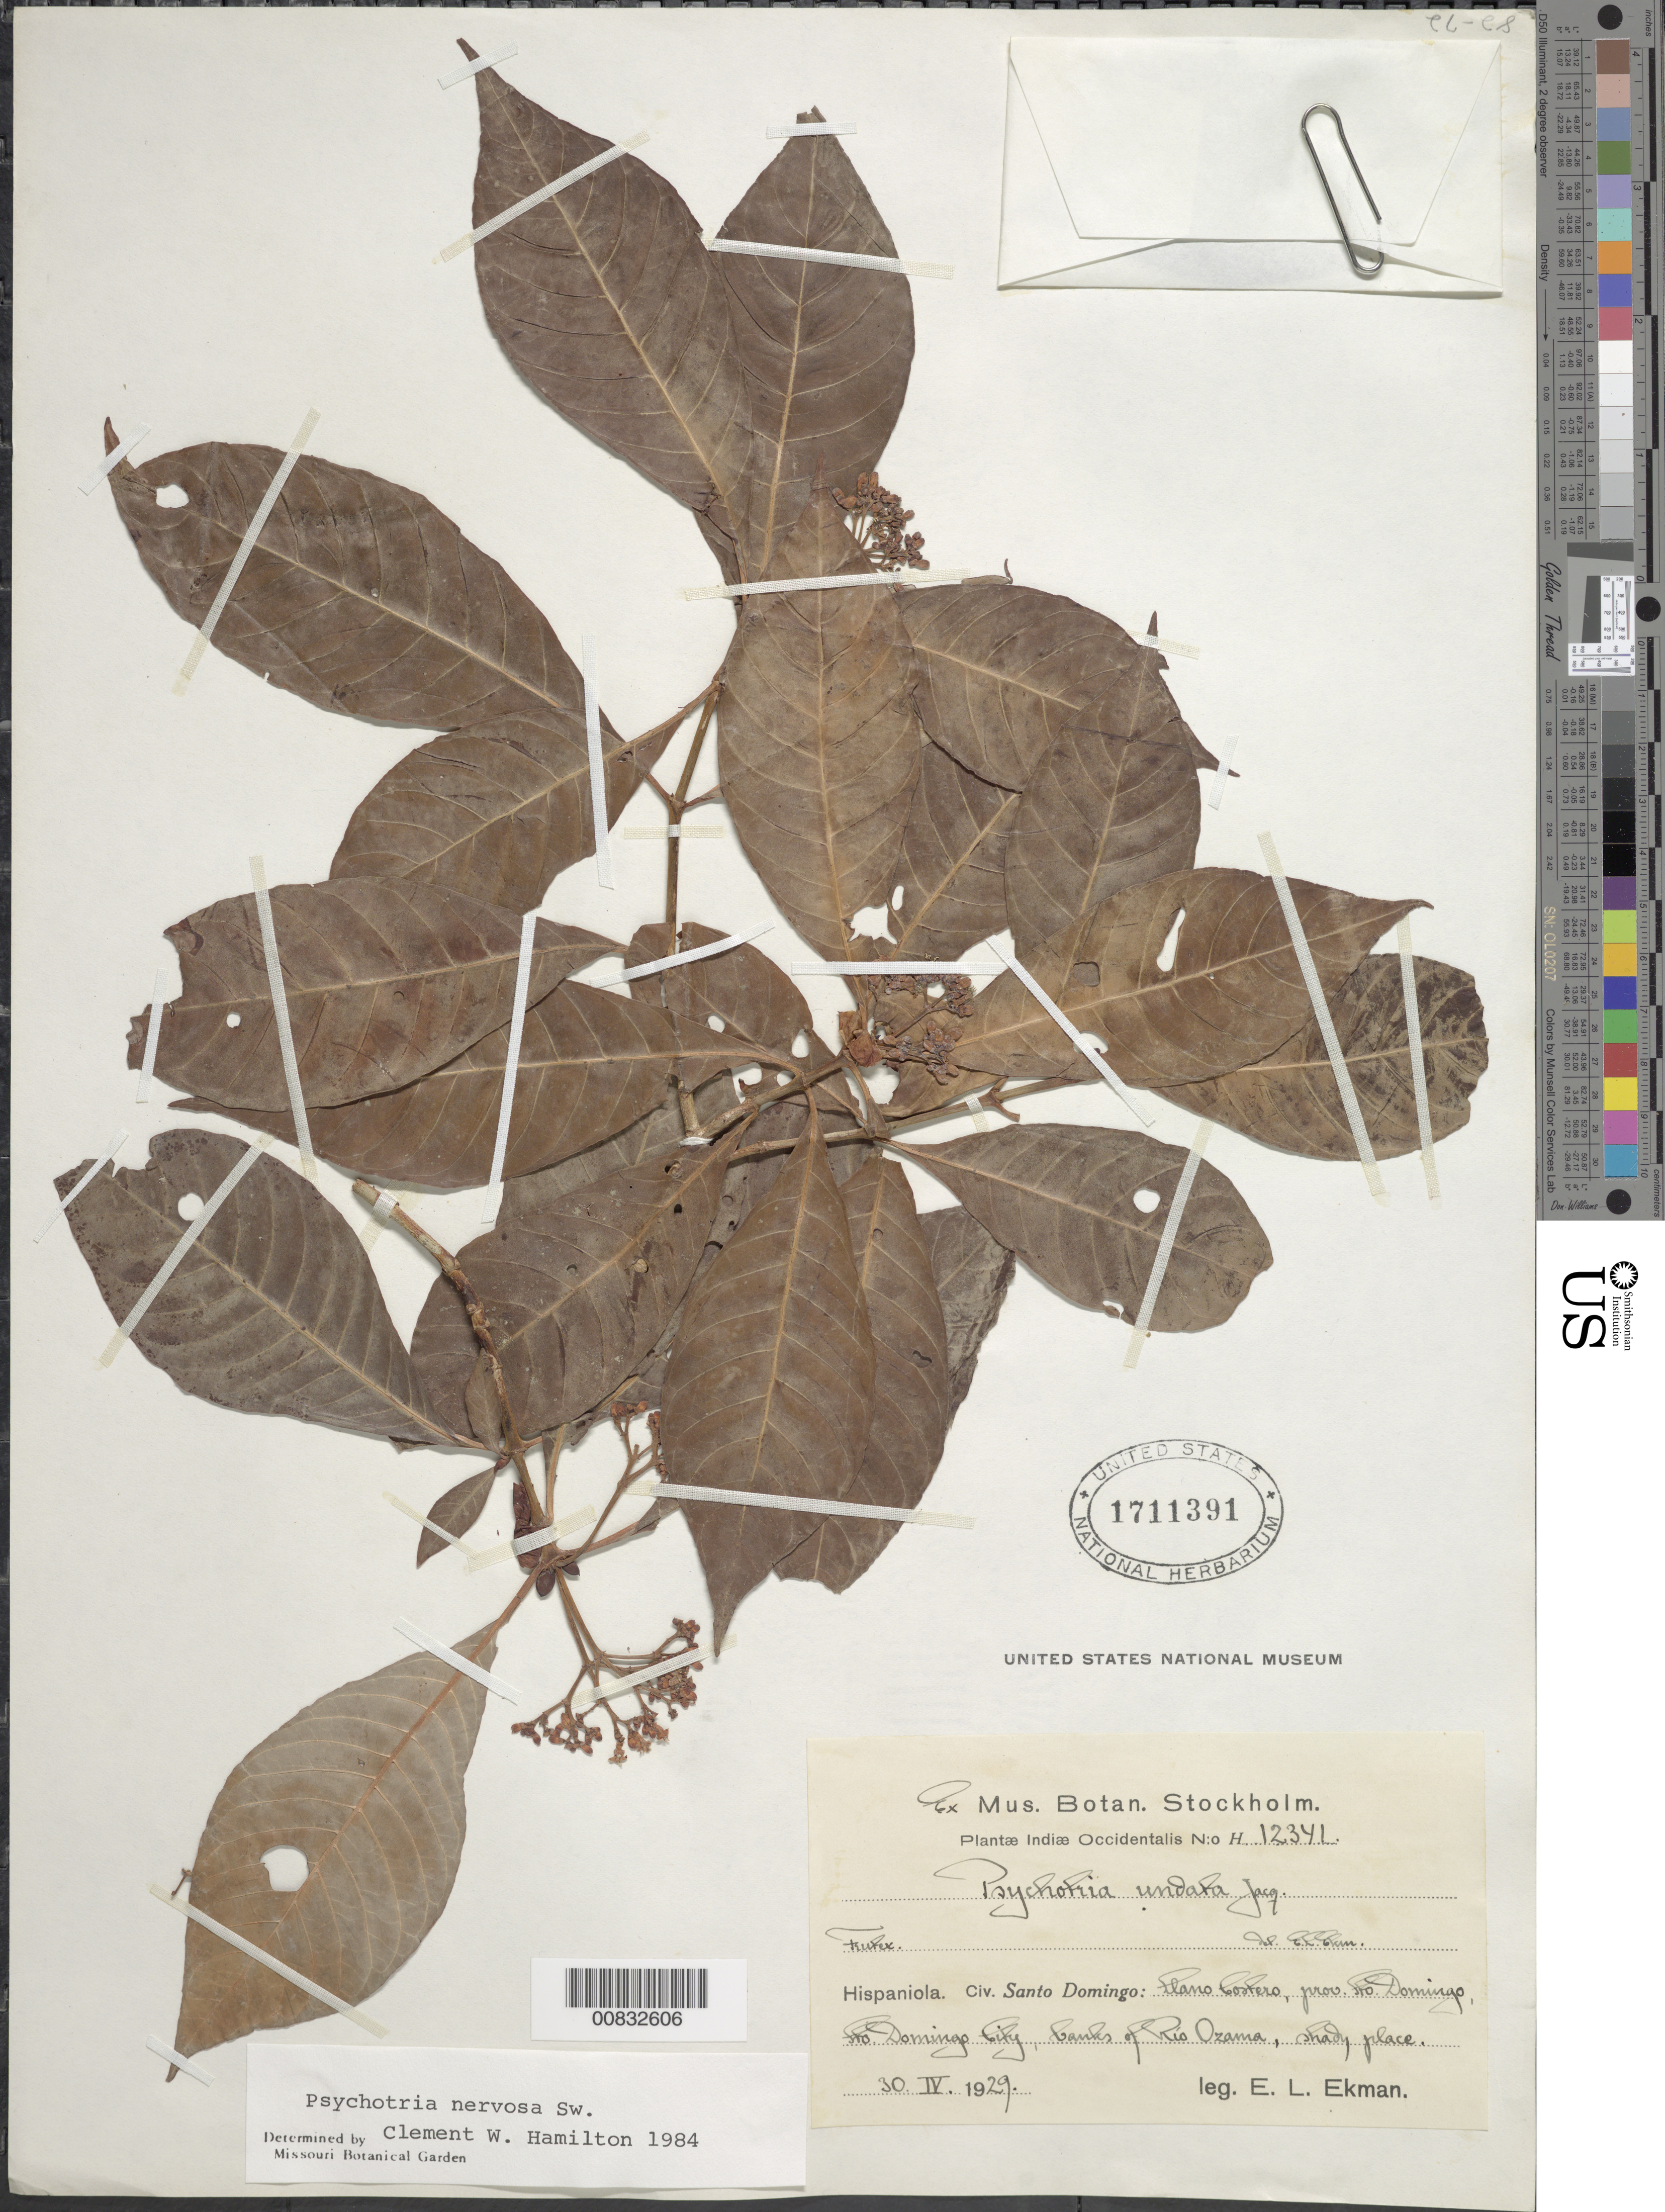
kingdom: Plantae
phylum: Tracheophyta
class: Magnoliopsida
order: Gentianales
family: Rubiaceae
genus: Psychotria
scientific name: Psychotria nervosa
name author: Sw.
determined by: Hamilton, C. W.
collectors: E. L. Ekman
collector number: H 12341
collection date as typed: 30 Apr 1929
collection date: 1929-04-30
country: Dominican Republic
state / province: Distrito Nacional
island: Hispaniola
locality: Llano Costero, Santo Domingo City, Río Ozama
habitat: Shady place on river banks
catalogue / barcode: US 1711391